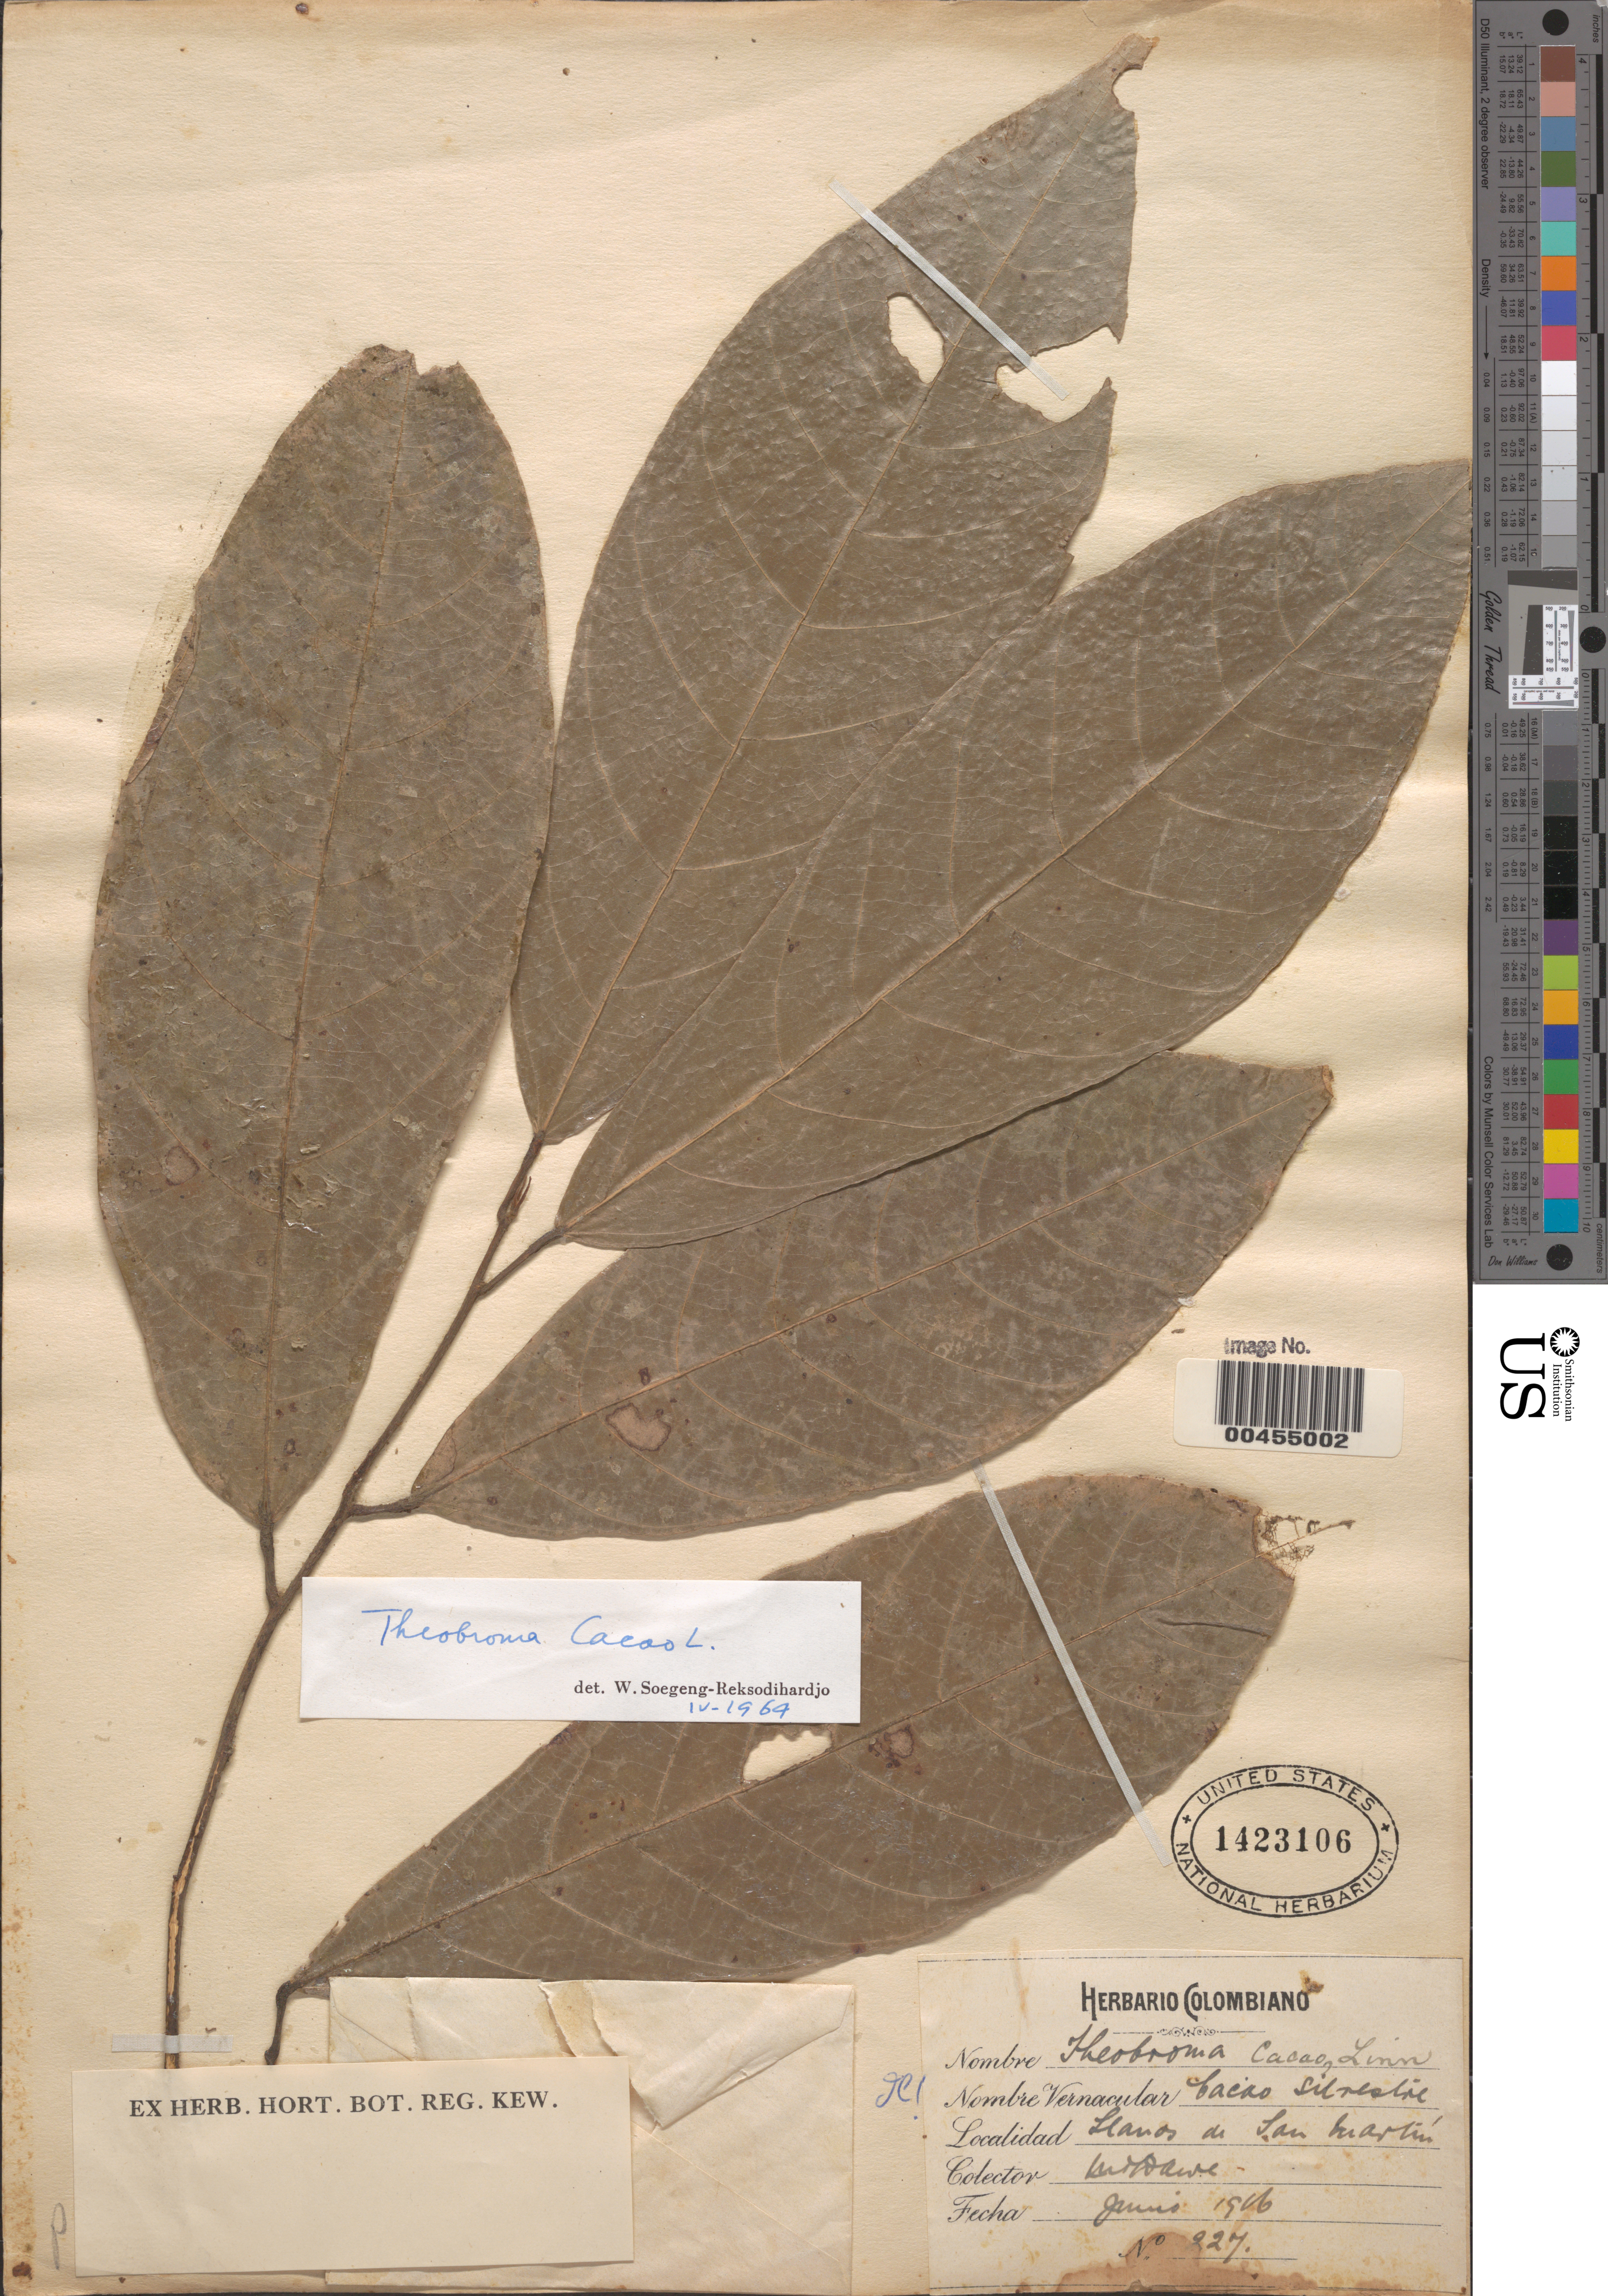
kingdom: Plantae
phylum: Tracheophyta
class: Magnoliopsida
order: Malvales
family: Malvaceae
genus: Theobroma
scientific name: Theobroma cacao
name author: L.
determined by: Soegeng-Reksodihardjo, W.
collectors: M. T. Dawe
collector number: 227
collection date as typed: Jan 1916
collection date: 1916-01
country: Colombia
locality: Llanos de San Martín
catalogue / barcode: US 1423106